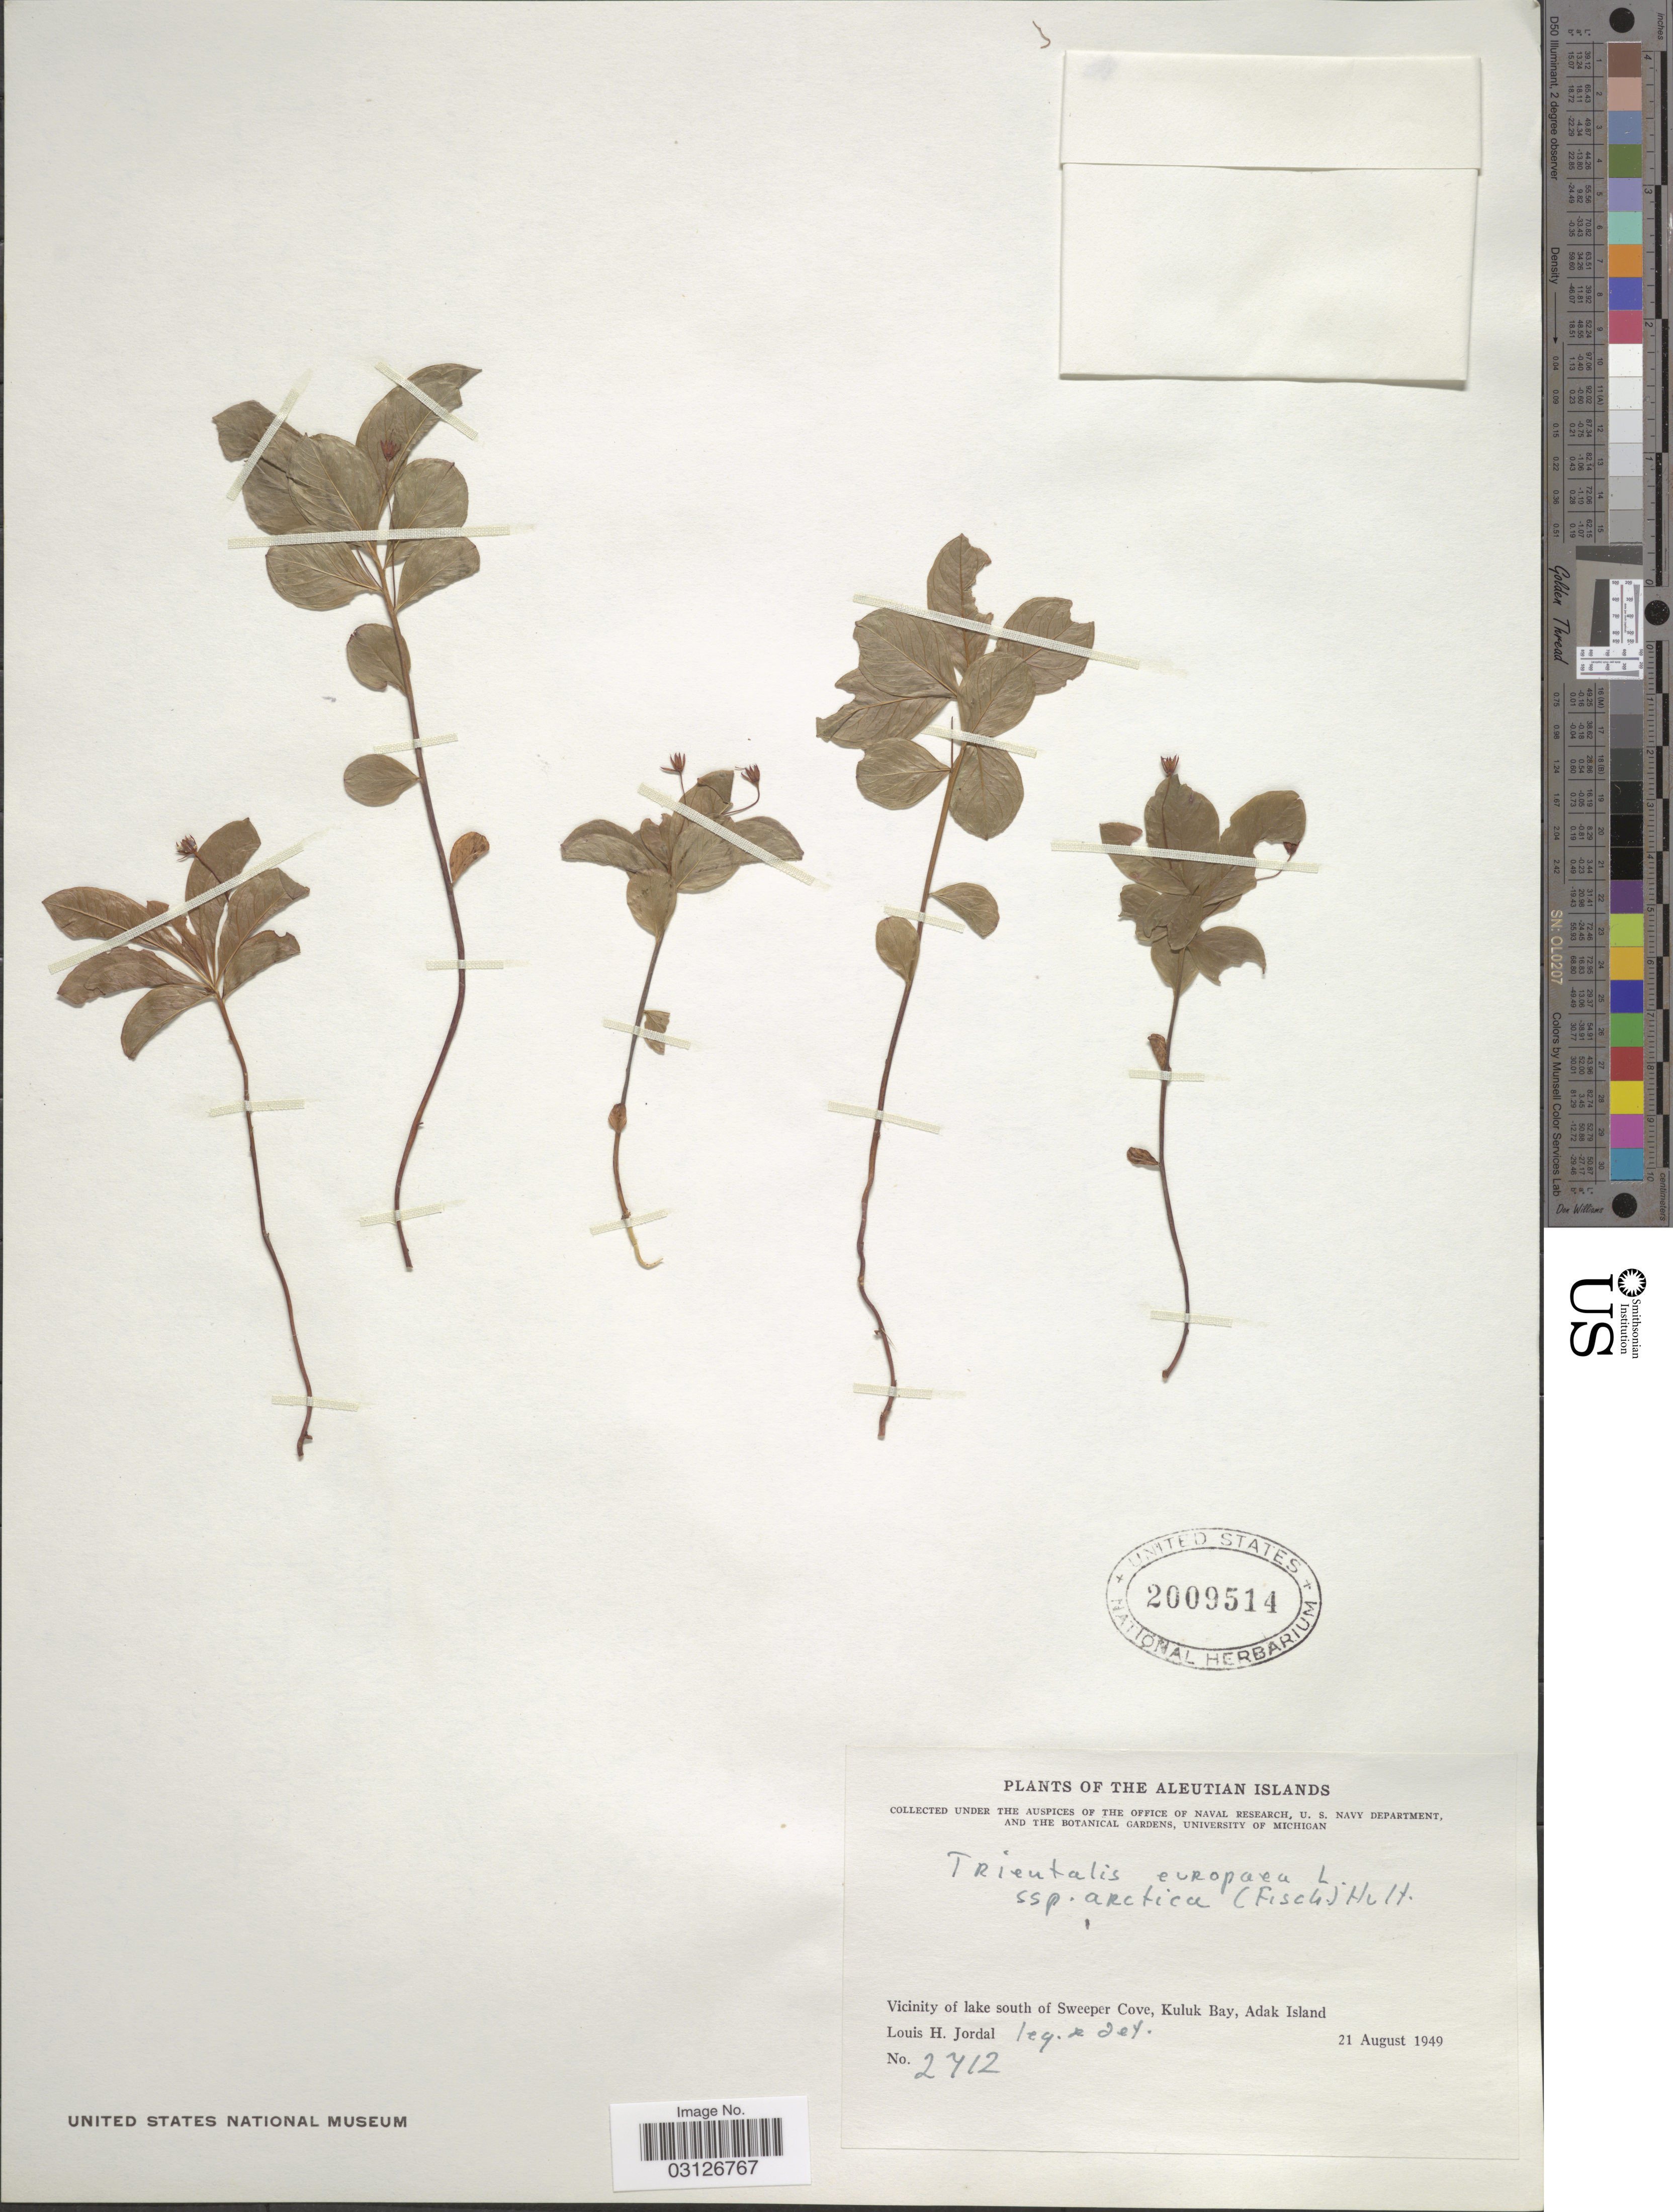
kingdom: Plantae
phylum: Tracheophyta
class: Magnoliopsida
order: Ericales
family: Primulaceae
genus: Trientalis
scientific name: Trientalis europaea subsp. arctica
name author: (Fisch. ex Hook.) Hultén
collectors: L. Jordal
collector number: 2712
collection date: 1949-08-21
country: United States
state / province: Alaska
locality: Aleutian Islands. Vicinity of lake south of Sweeper Cove, Kuluk Bay, Adak Island.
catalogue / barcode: US 2009514